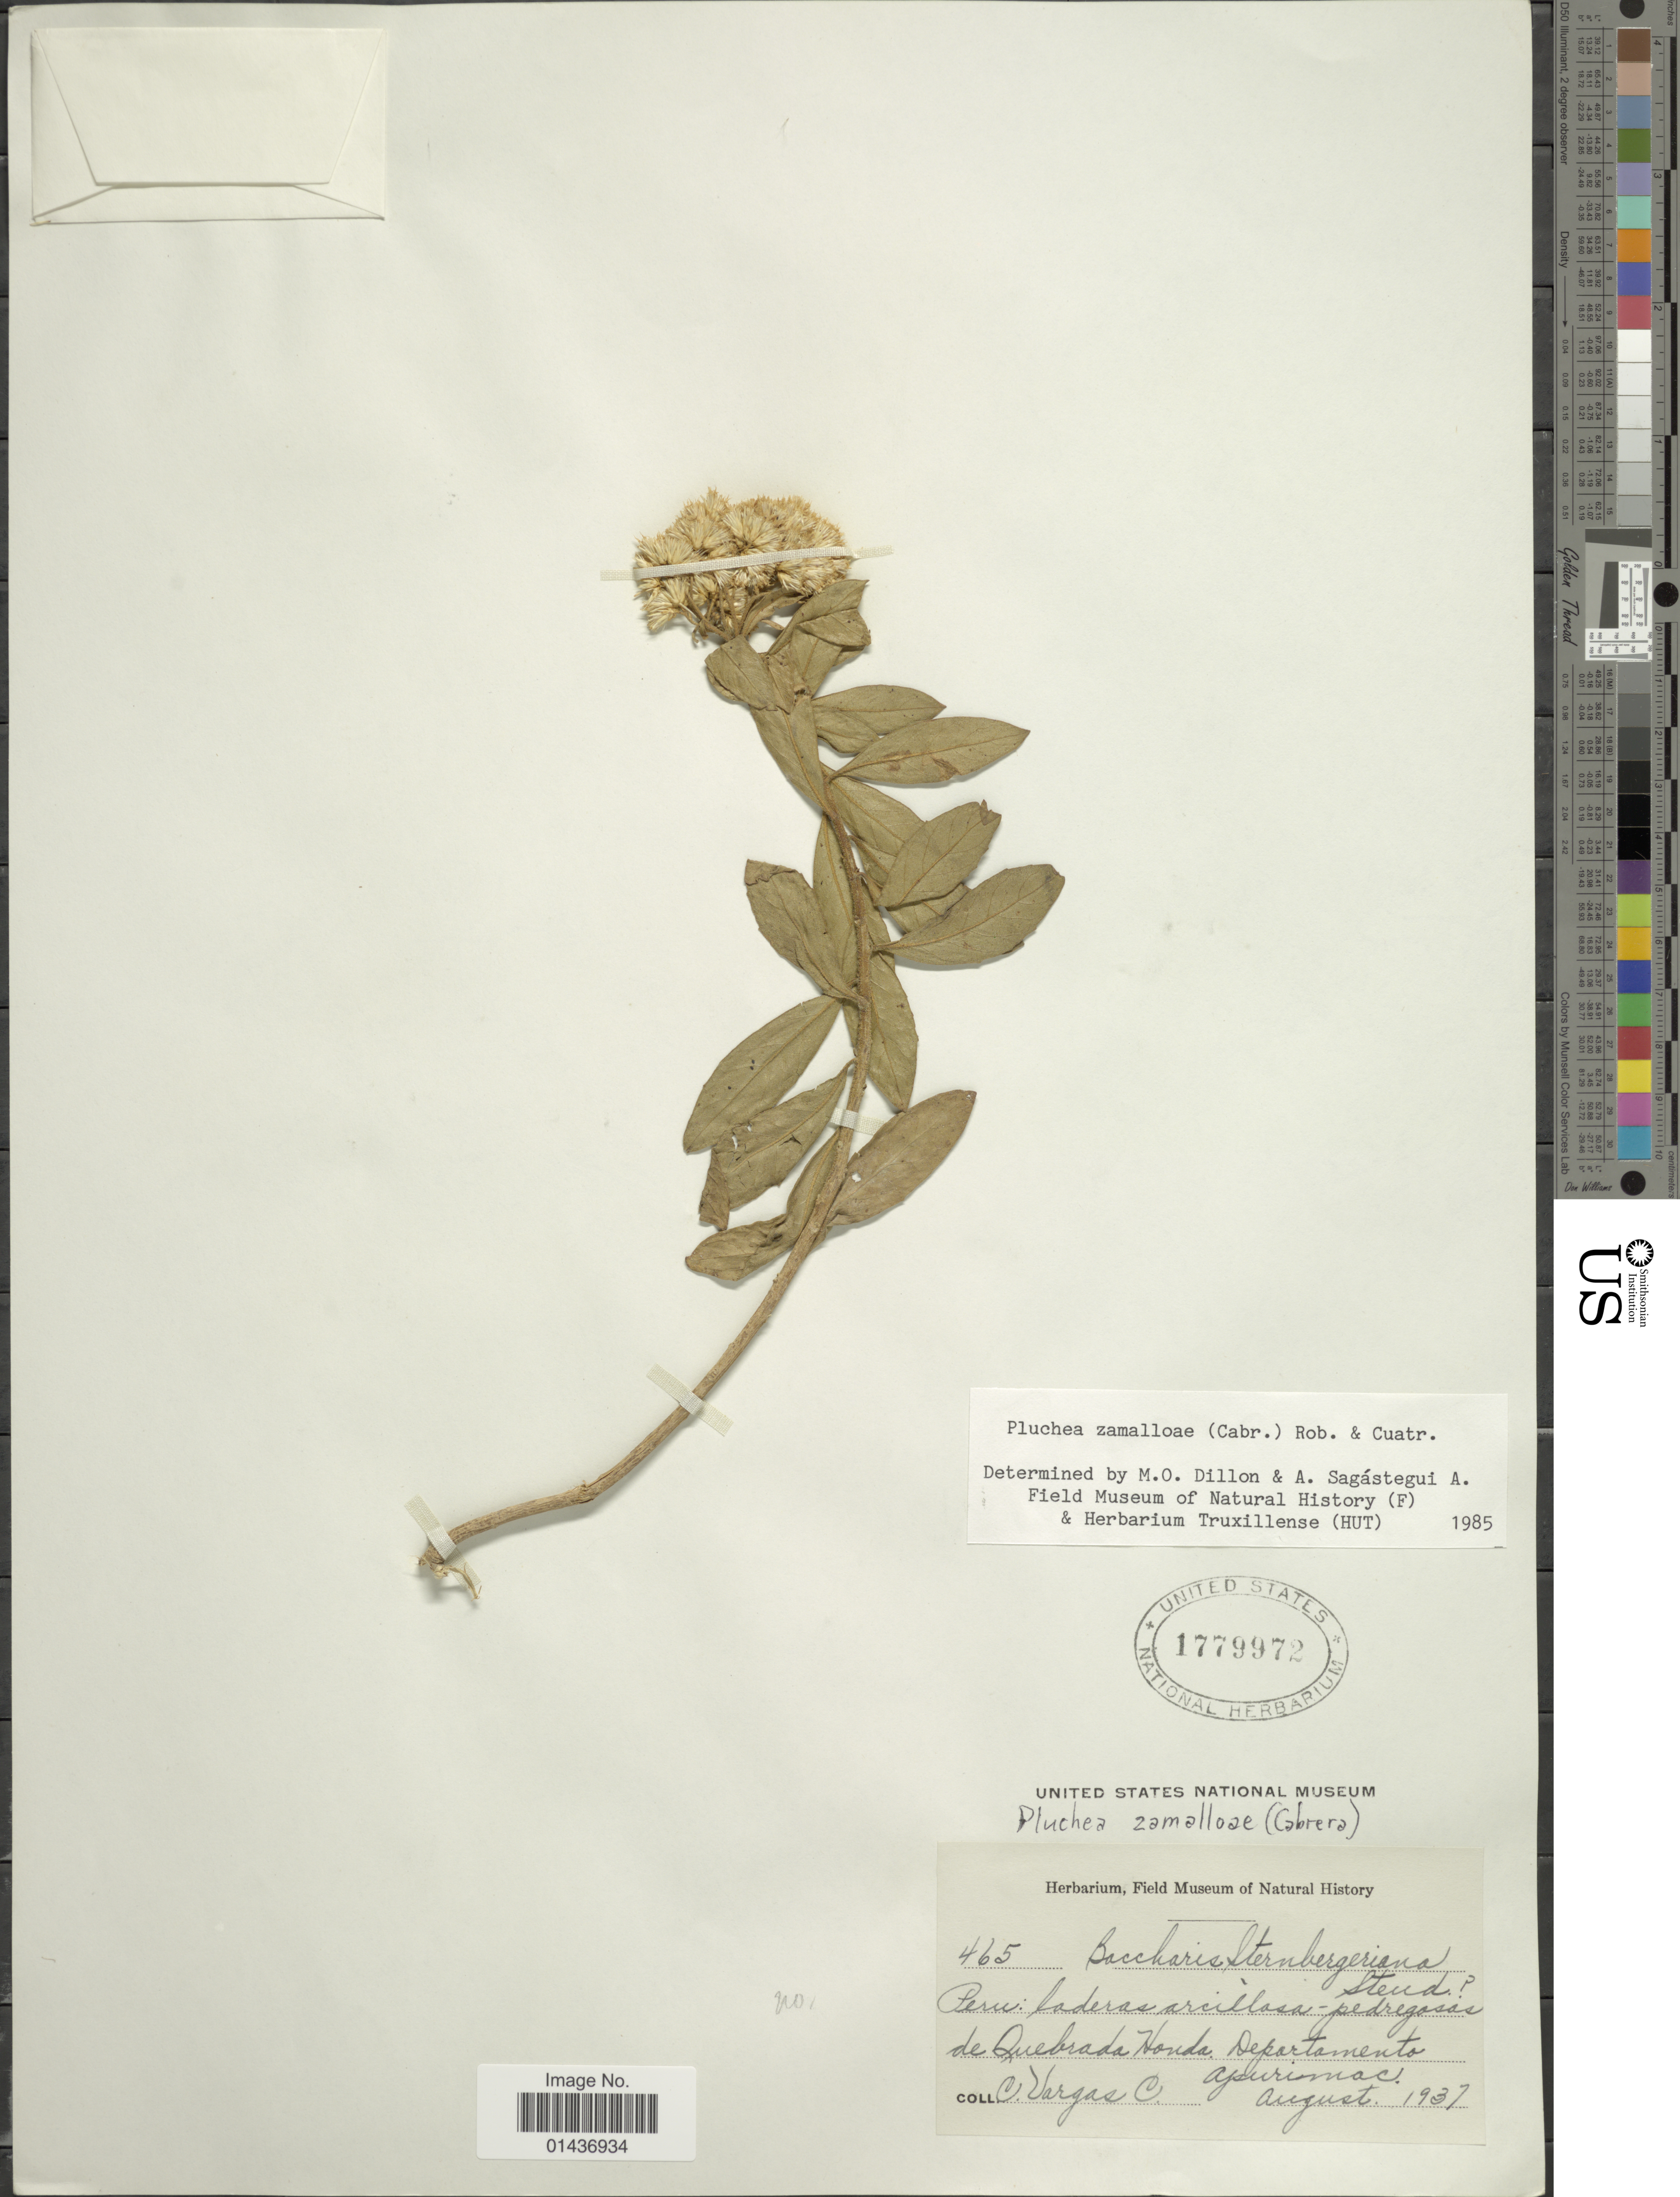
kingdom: Plantae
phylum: Tracheophyta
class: Magnoliopsida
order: Asterales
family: Asteraceae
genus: Pluchea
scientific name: Pluchea zamalloae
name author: (Cabrera) H. Rob. & Cuatrec.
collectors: C. Vargas Calderón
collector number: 465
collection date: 1937-08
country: Peru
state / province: Apurímac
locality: Peru: laderas arcillasa, pedregosos de Quebrada Honda, Departamento, Apurimac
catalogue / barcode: US 1779972